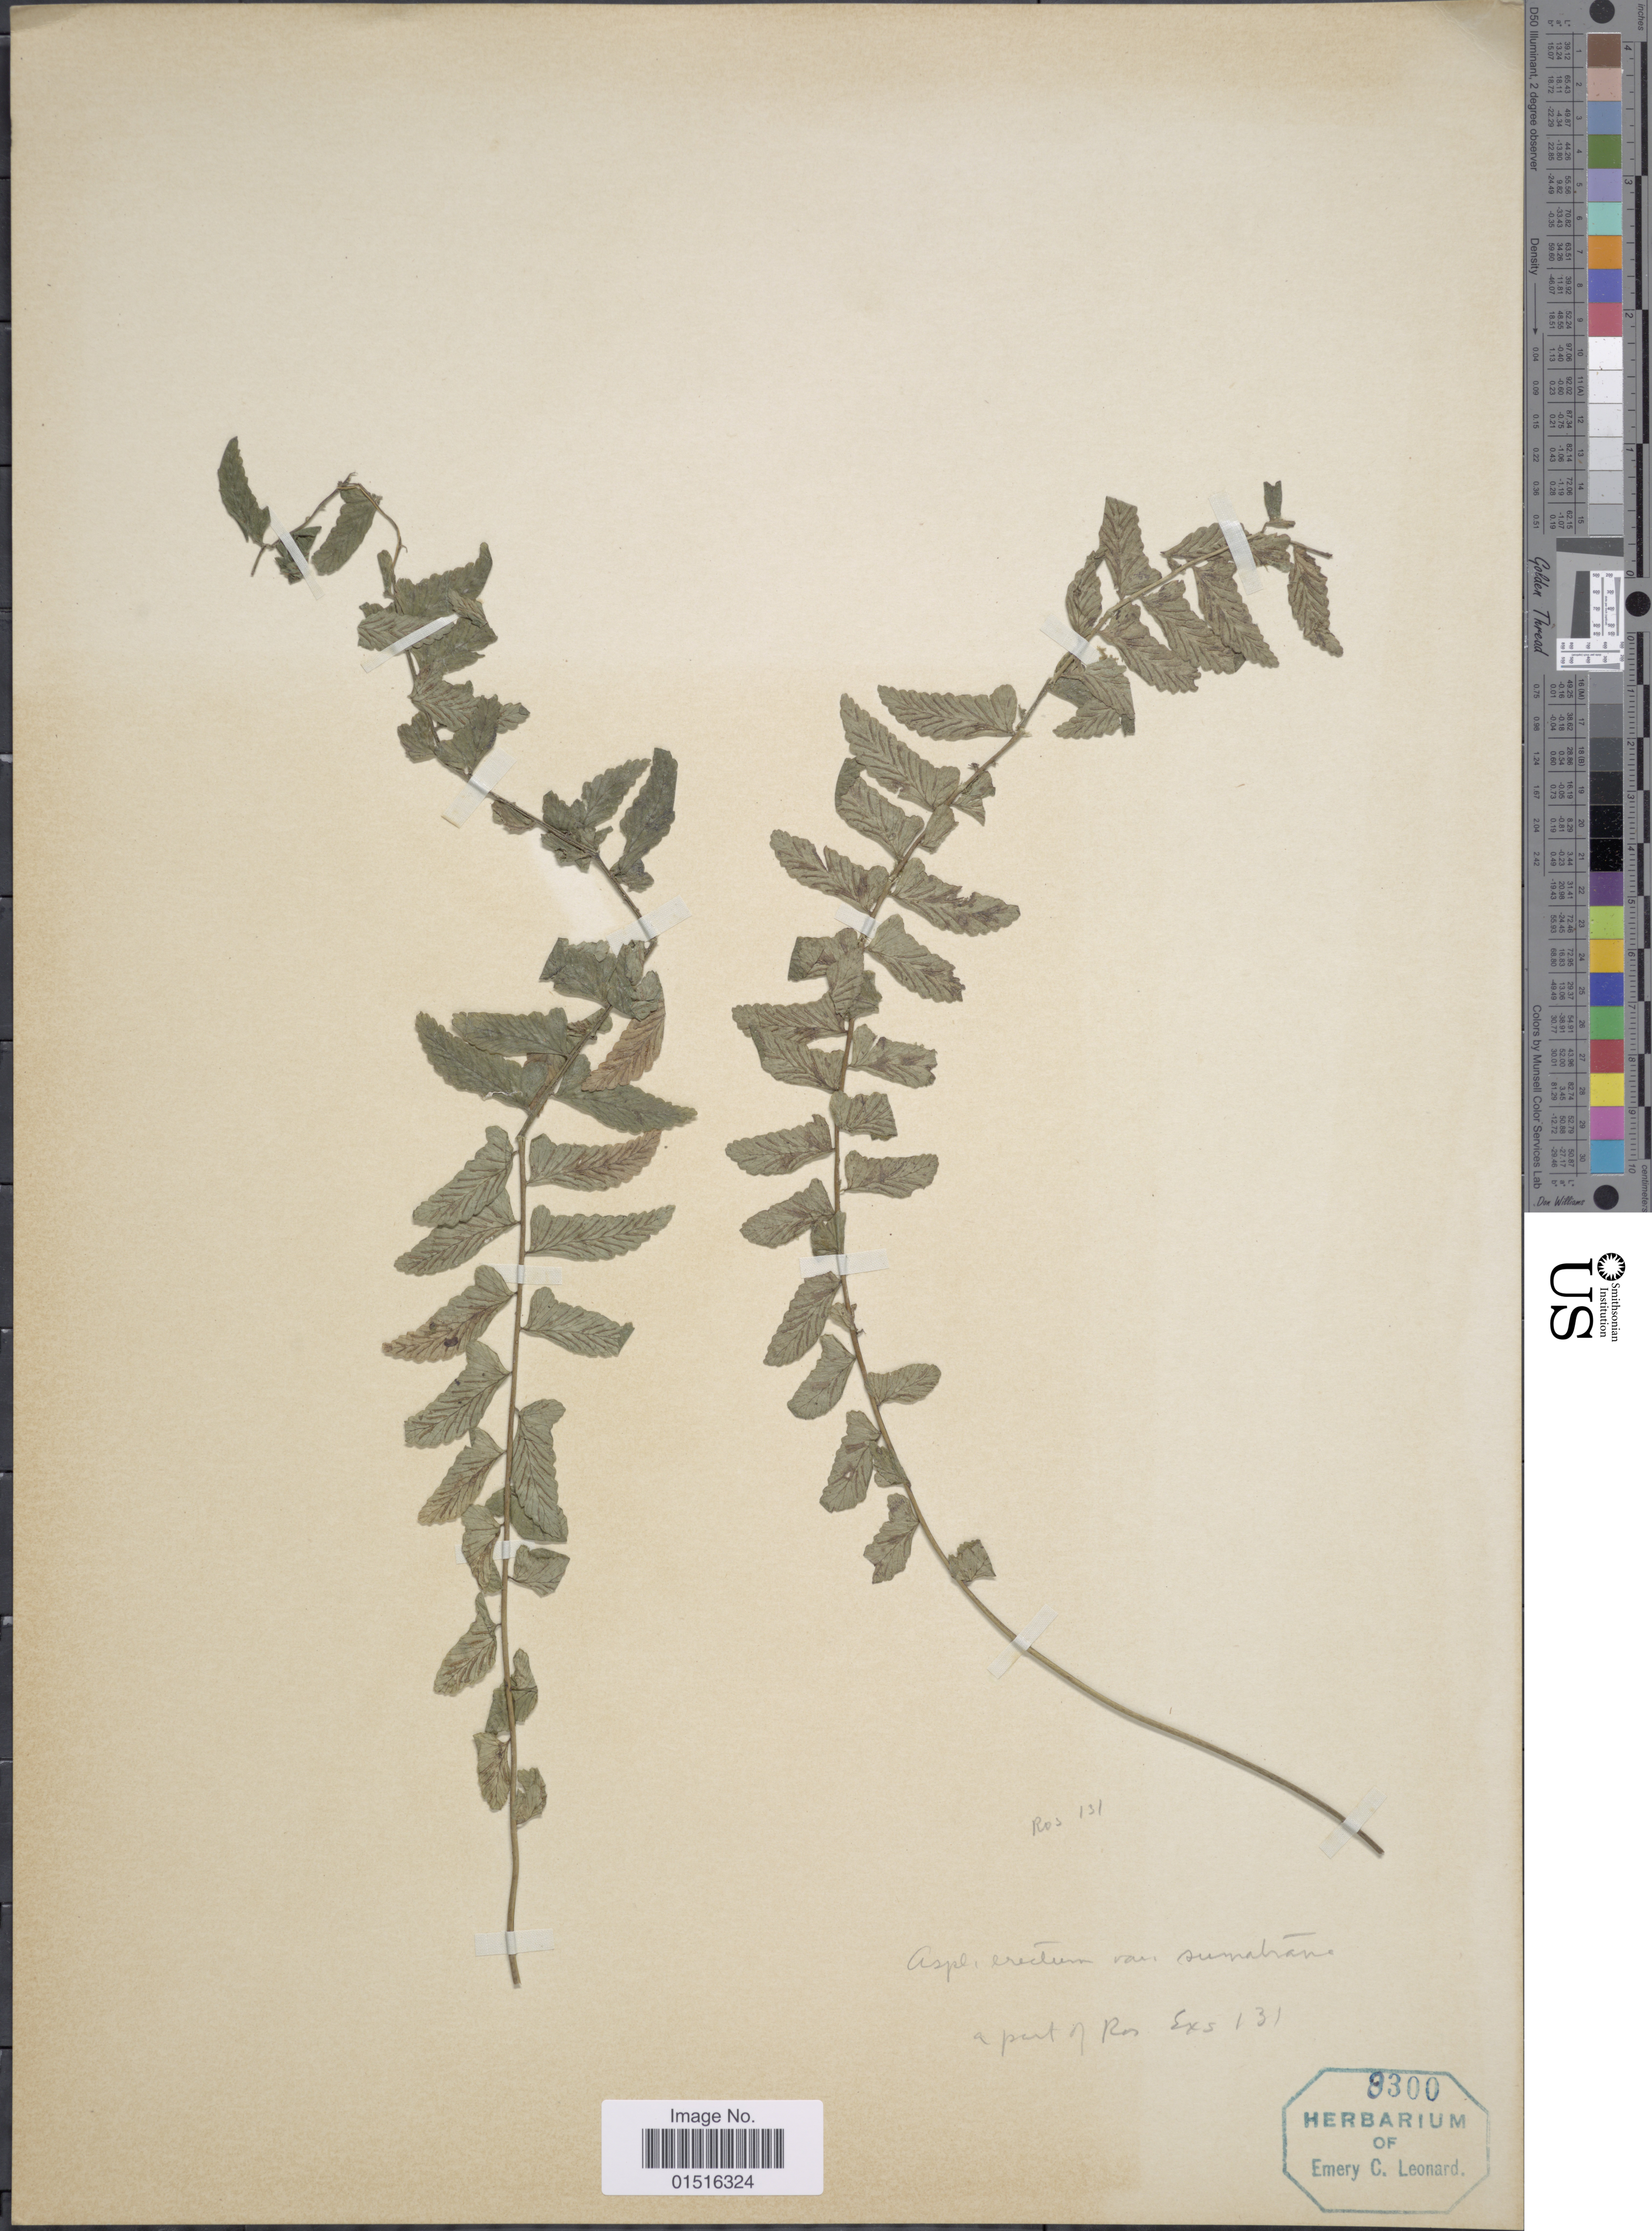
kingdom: Plantae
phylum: Tracheophyta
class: Polypodiopsida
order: Polypodiales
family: Aspleniaceae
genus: Asplenium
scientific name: Asplenium erectum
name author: Bory ex Willd.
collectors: ex herb. E.C. Leonard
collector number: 131 ?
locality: A port of Ros [interpreted] [unsure placement]